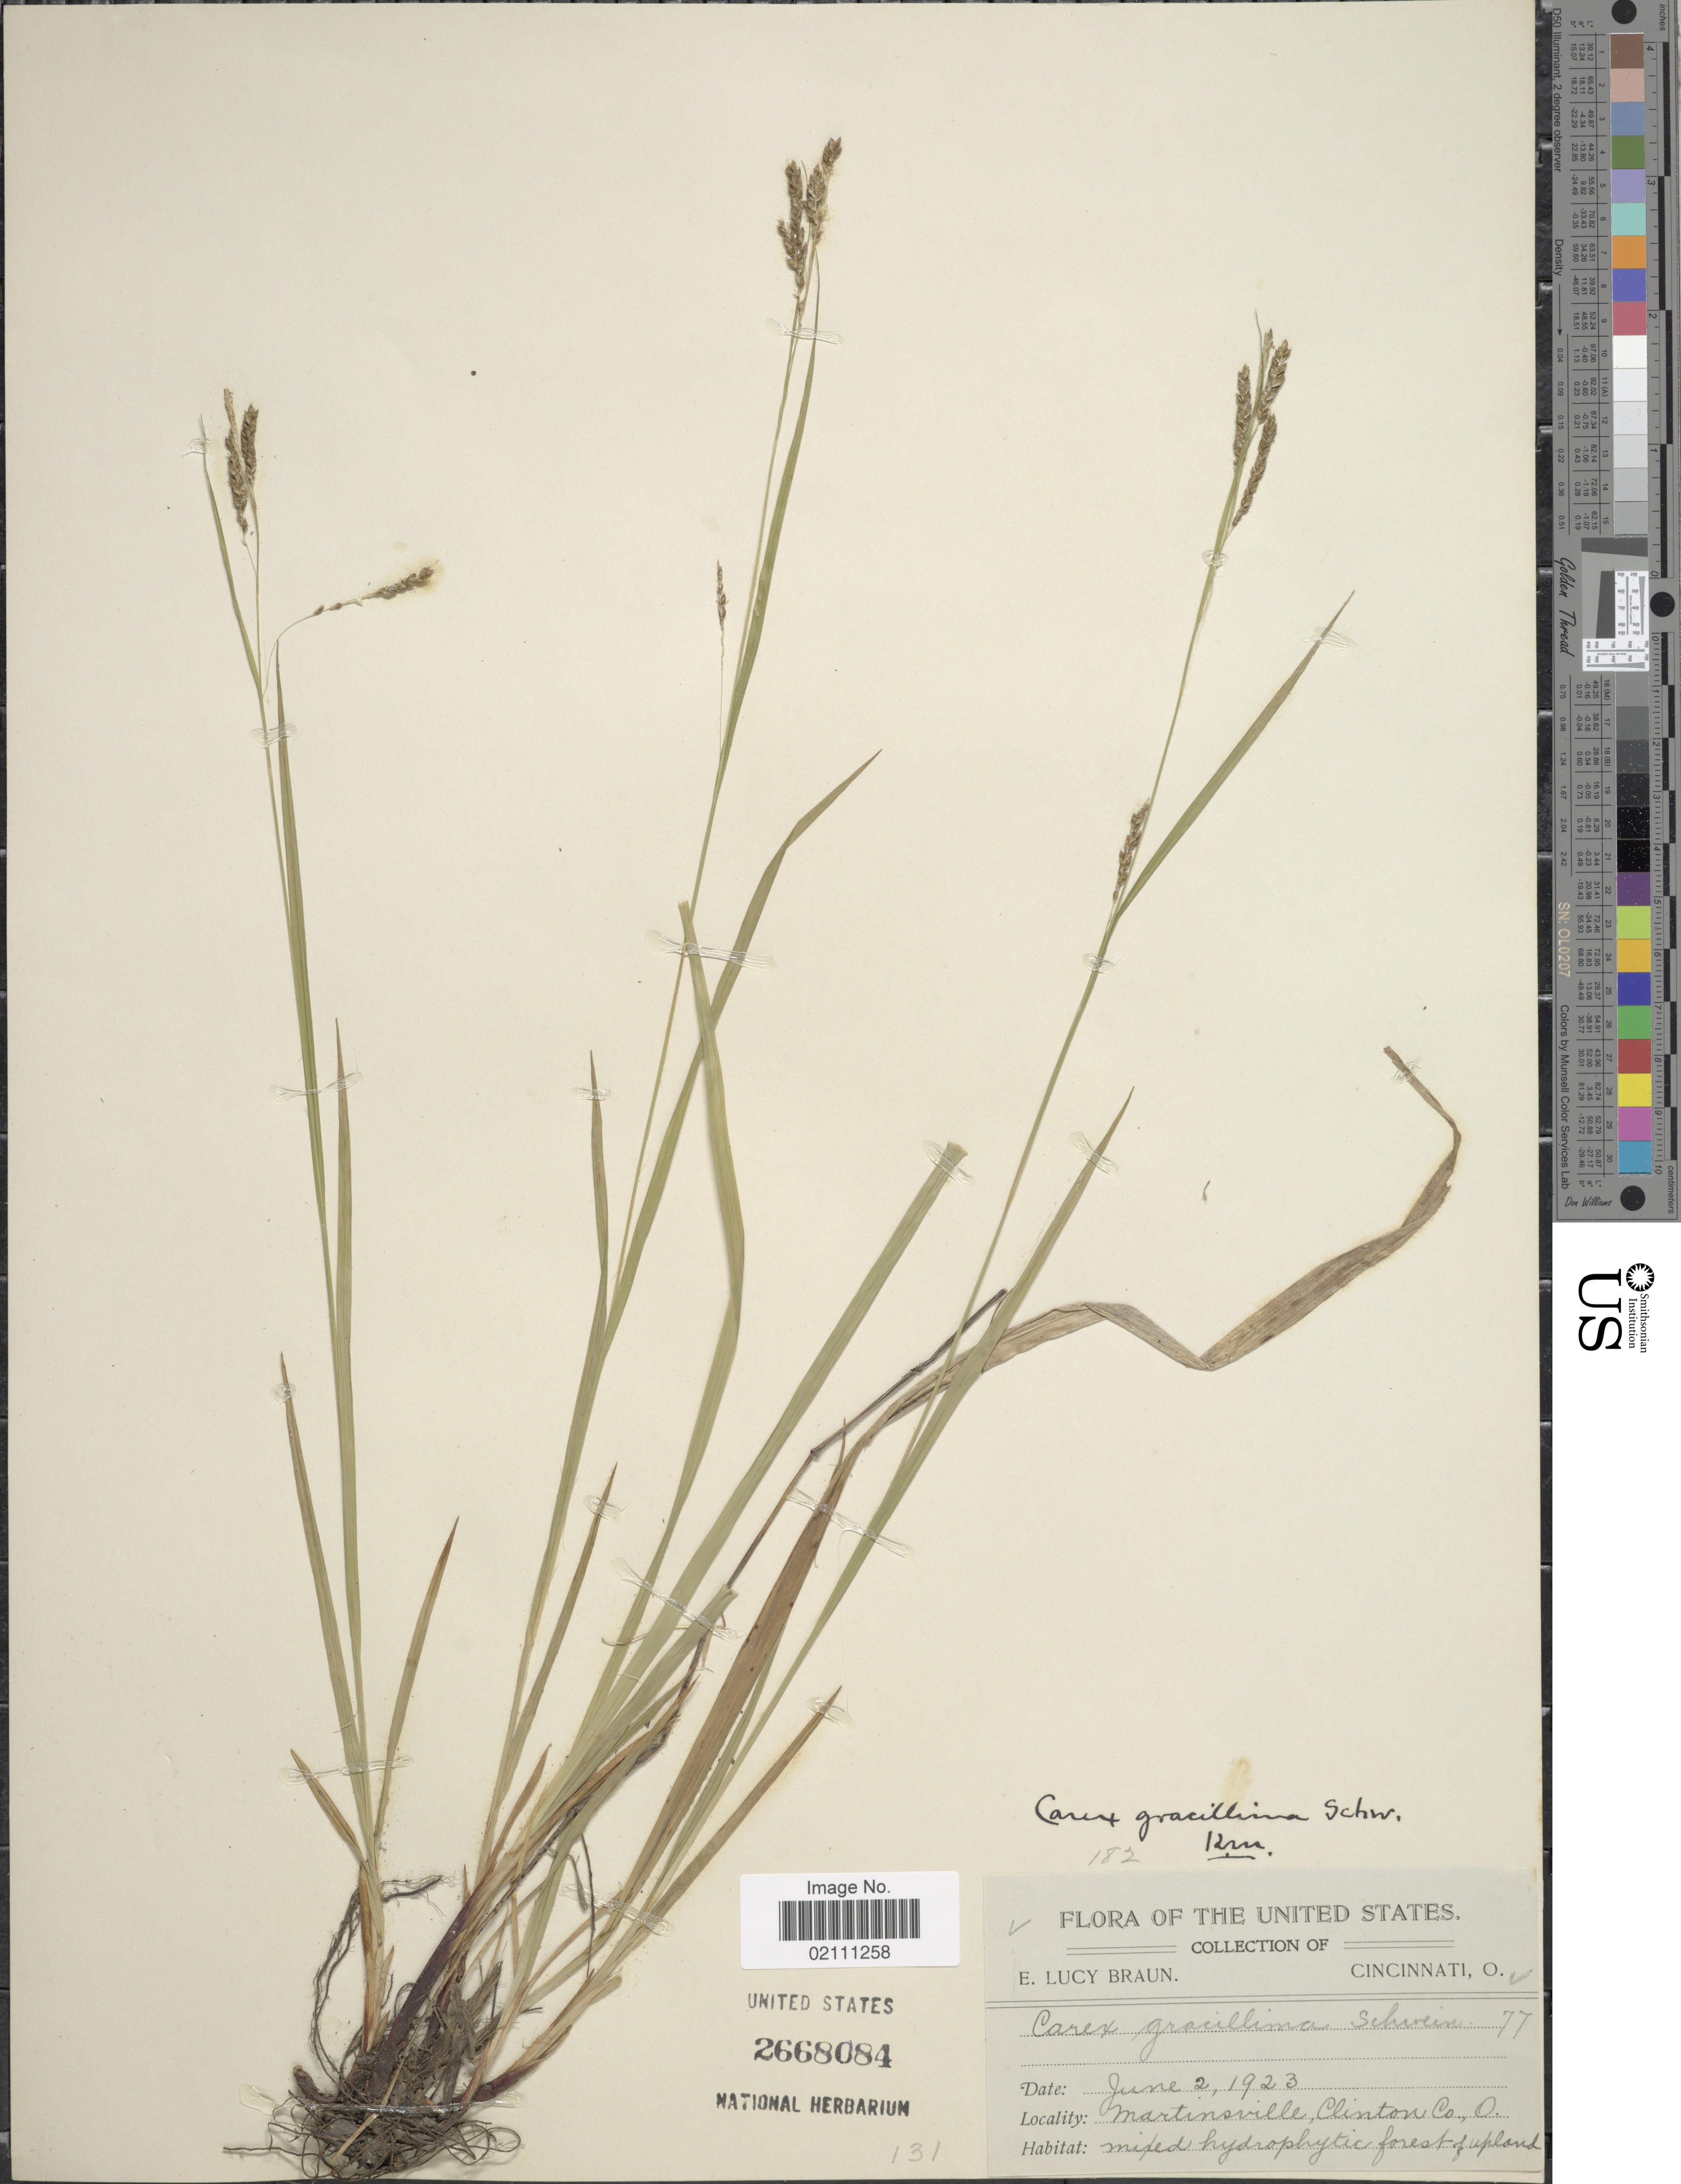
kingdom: Plantae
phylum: Tracheophyta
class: Liliopsida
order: Poales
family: Cyperaceae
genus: Carex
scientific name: Carex gracillima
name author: Schwein.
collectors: E. L. Braun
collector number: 77?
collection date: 1923-06-02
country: United States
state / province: Ohio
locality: Martinsville, Clinton Co., forest of upland.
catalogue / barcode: US 2668084